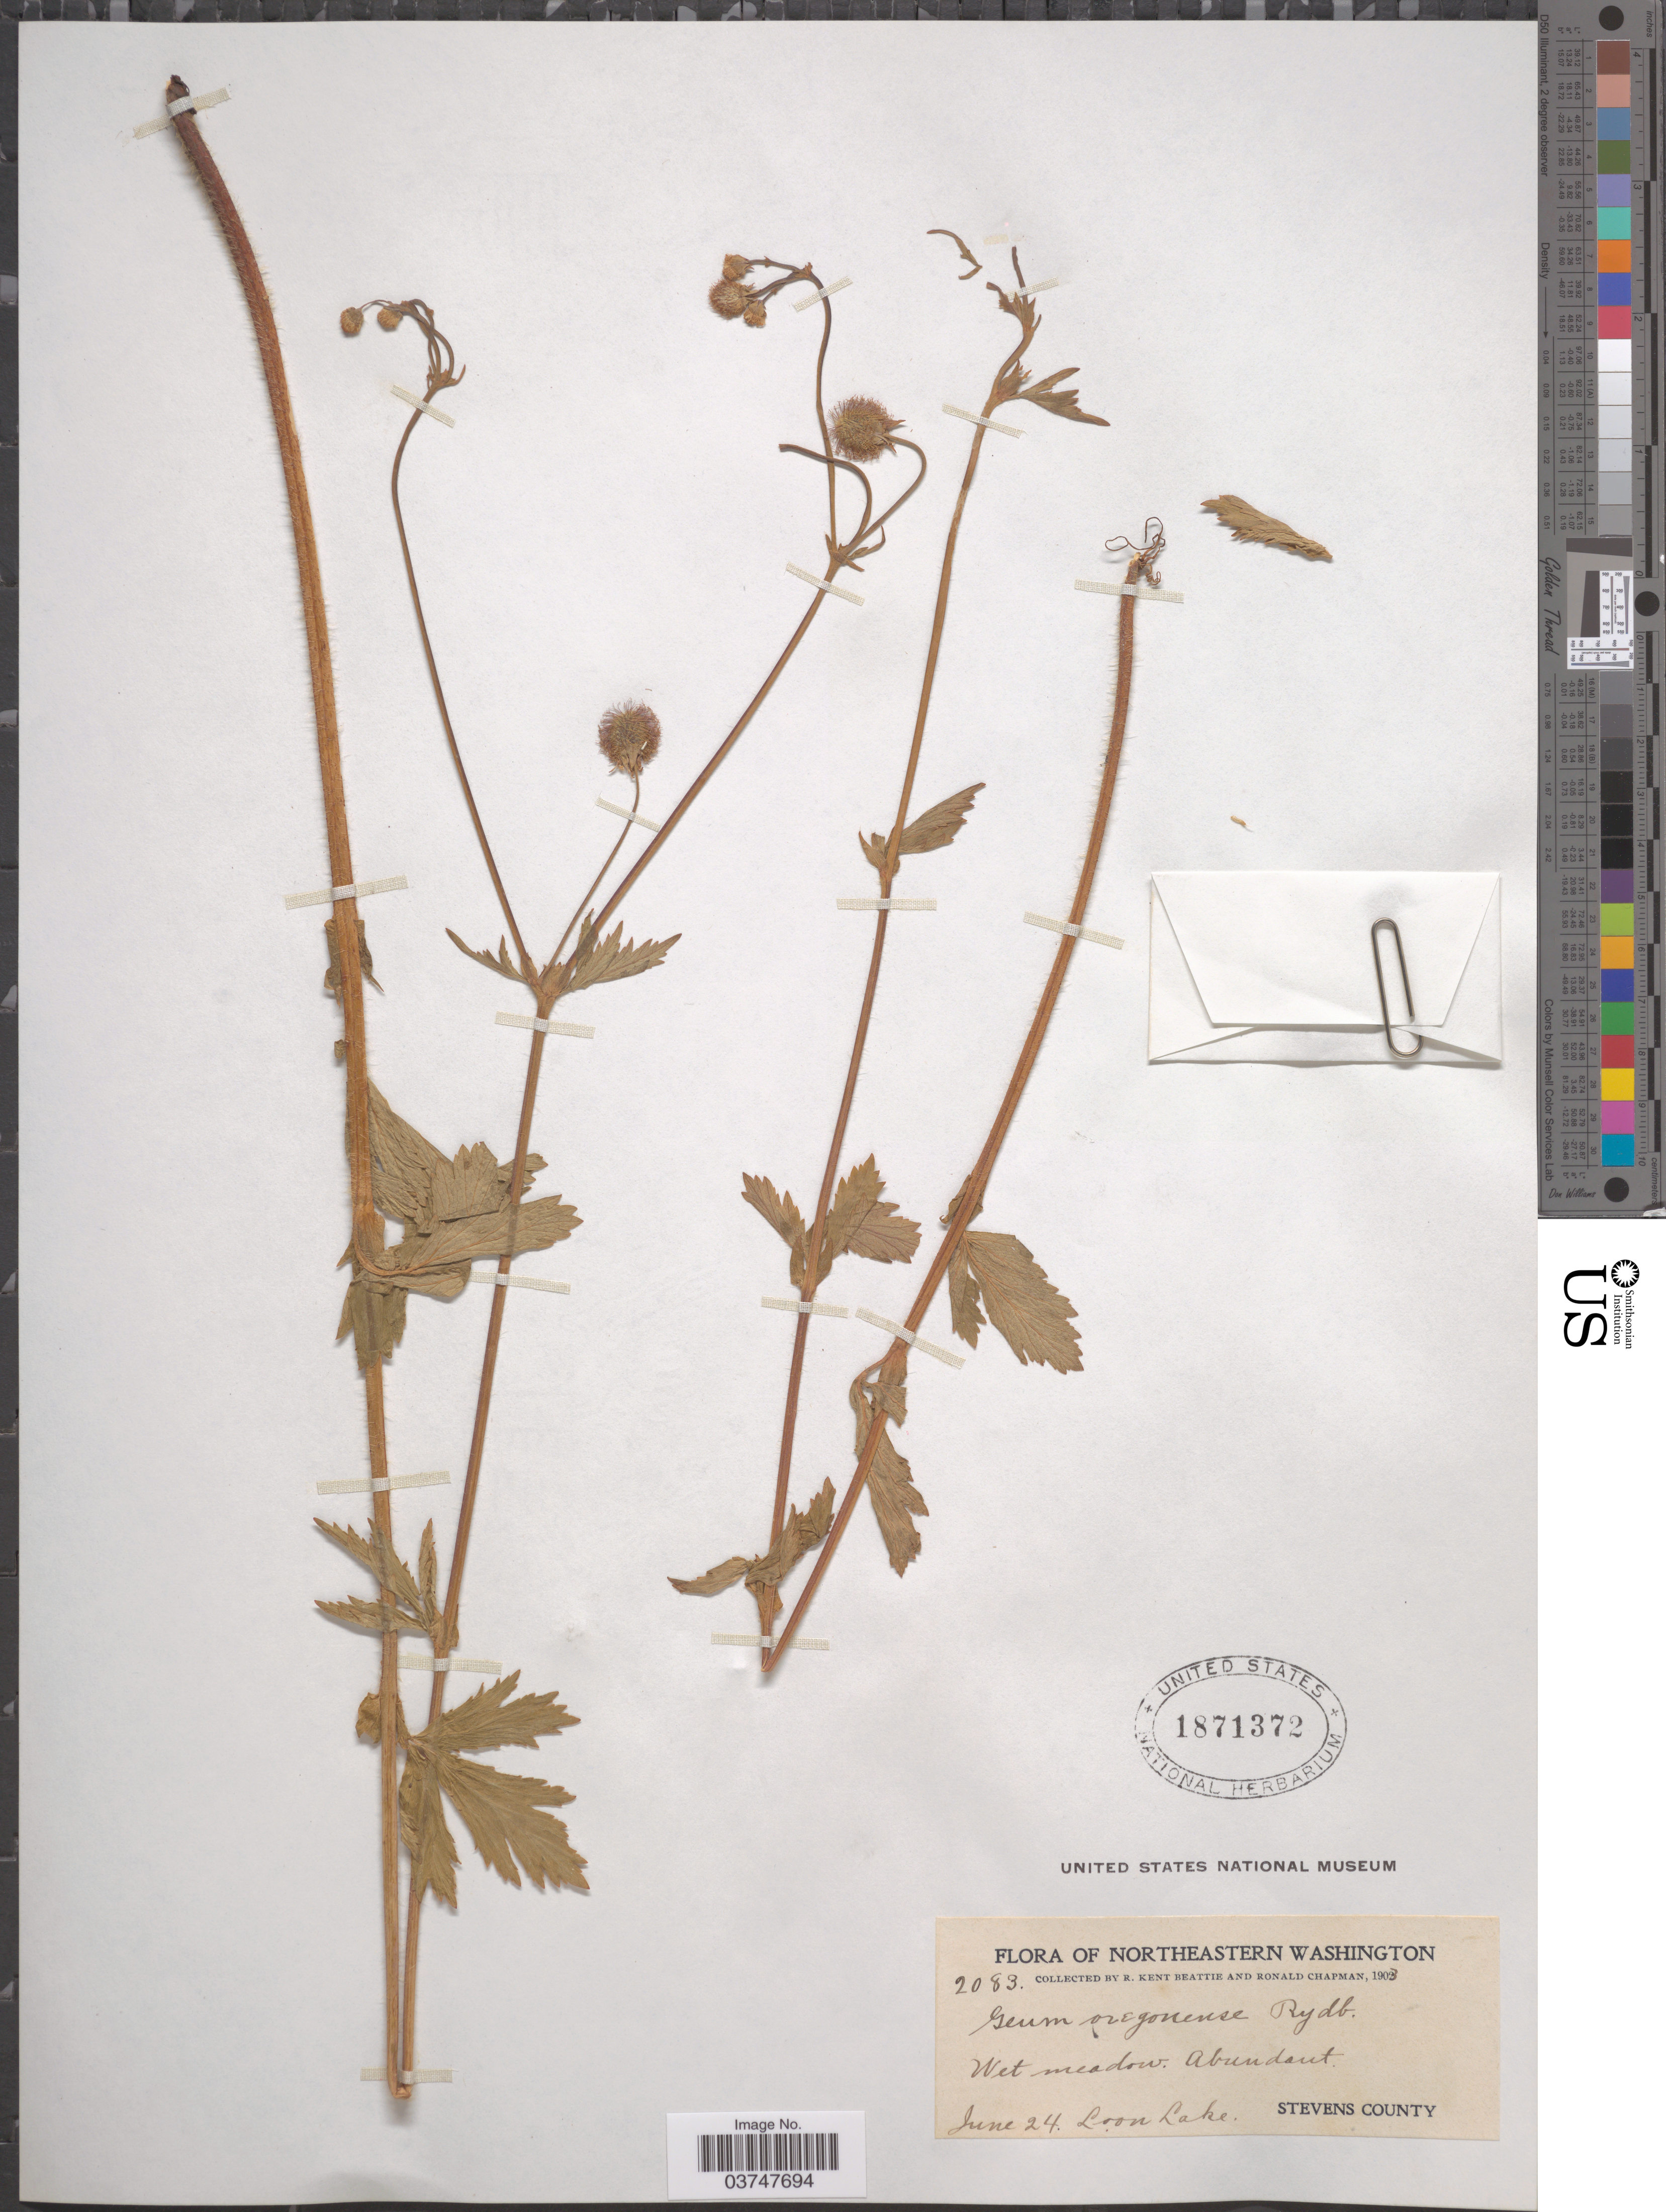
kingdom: Plantae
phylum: Tracheophyta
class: Magnoliopsida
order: Rosales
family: Rosaceae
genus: Geum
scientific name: Geum oregonense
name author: Rydb.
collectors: R. K. Beattie & R. Chapman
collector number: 2083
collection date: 1903-06-24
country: United States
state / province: Washington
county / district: Stevens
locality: Northeastern Washington. Loon Lake. Stevens County.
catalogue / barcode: US 1871372